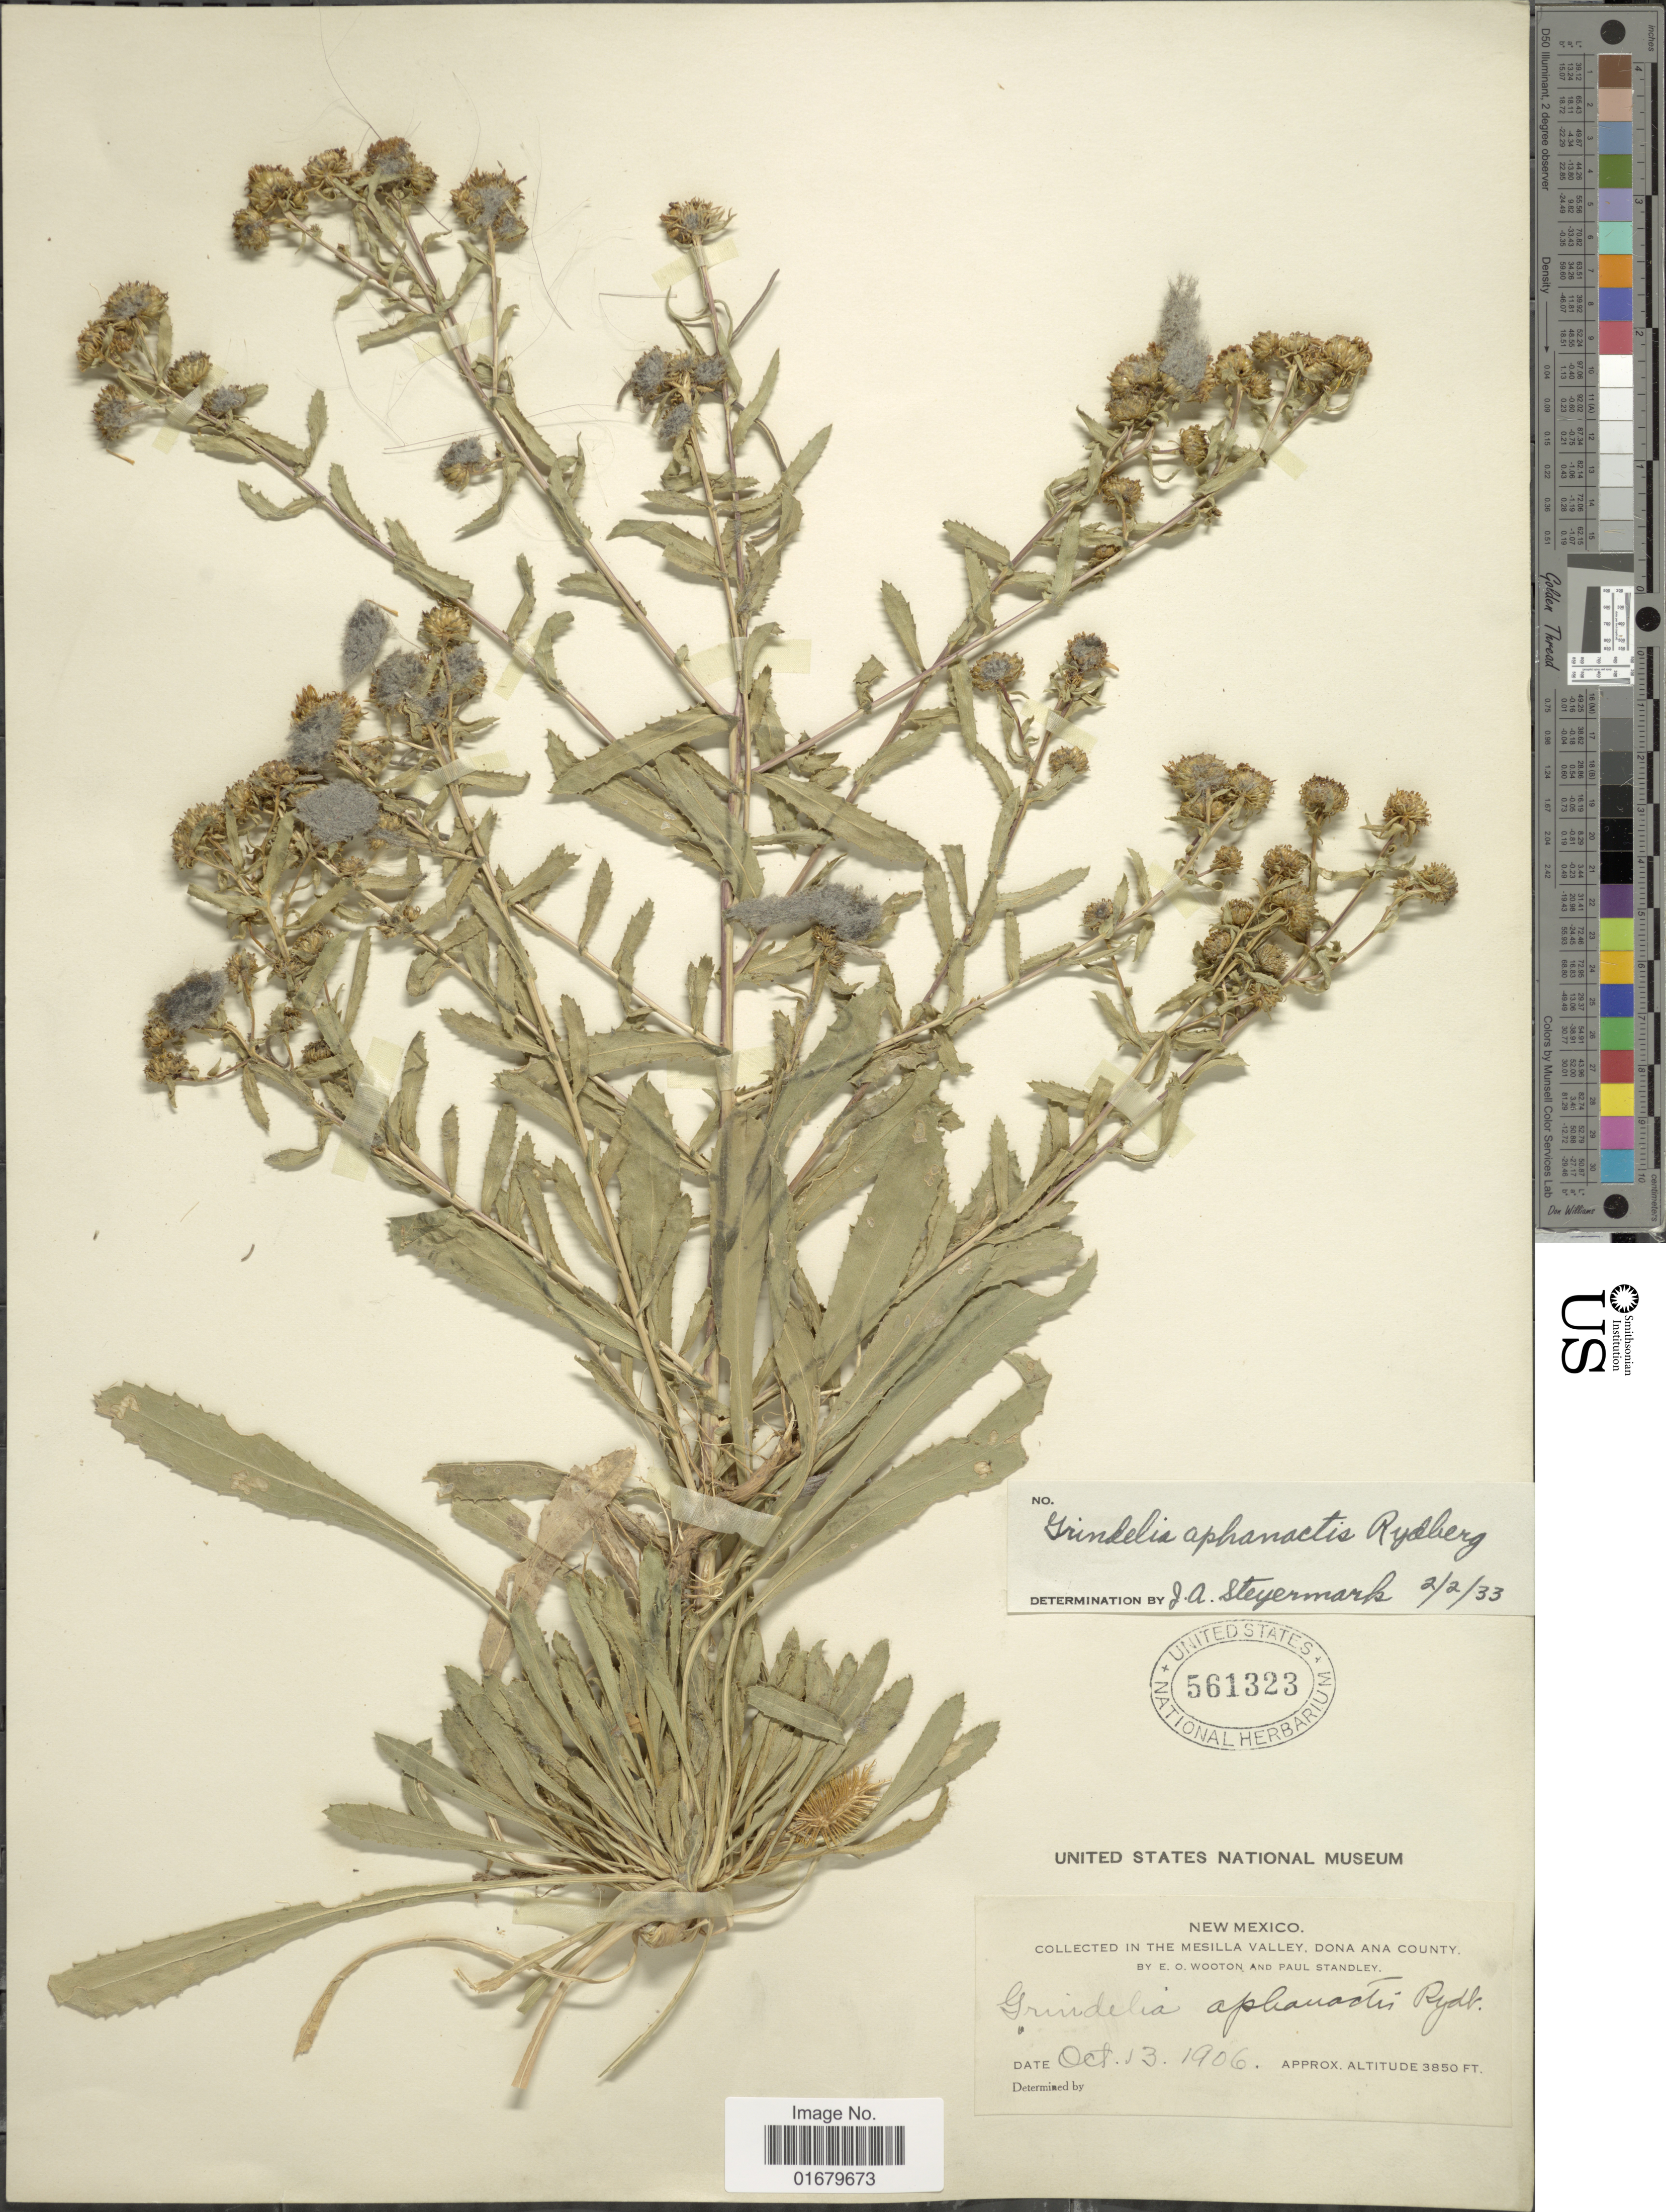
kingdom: Plantae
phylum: Tracheophyta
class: Magnoliopsida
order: Asterales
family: Asteraceae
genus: Grindelia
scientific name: Grindelia aphanactis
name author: Rydb.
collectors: E. O. Wooton & P. C. Standley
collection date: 1906-10-13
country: United States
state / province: New Mexico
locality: In the Mesilla Valley, Dona Ana County.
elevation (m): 1173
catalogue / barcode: US 561323